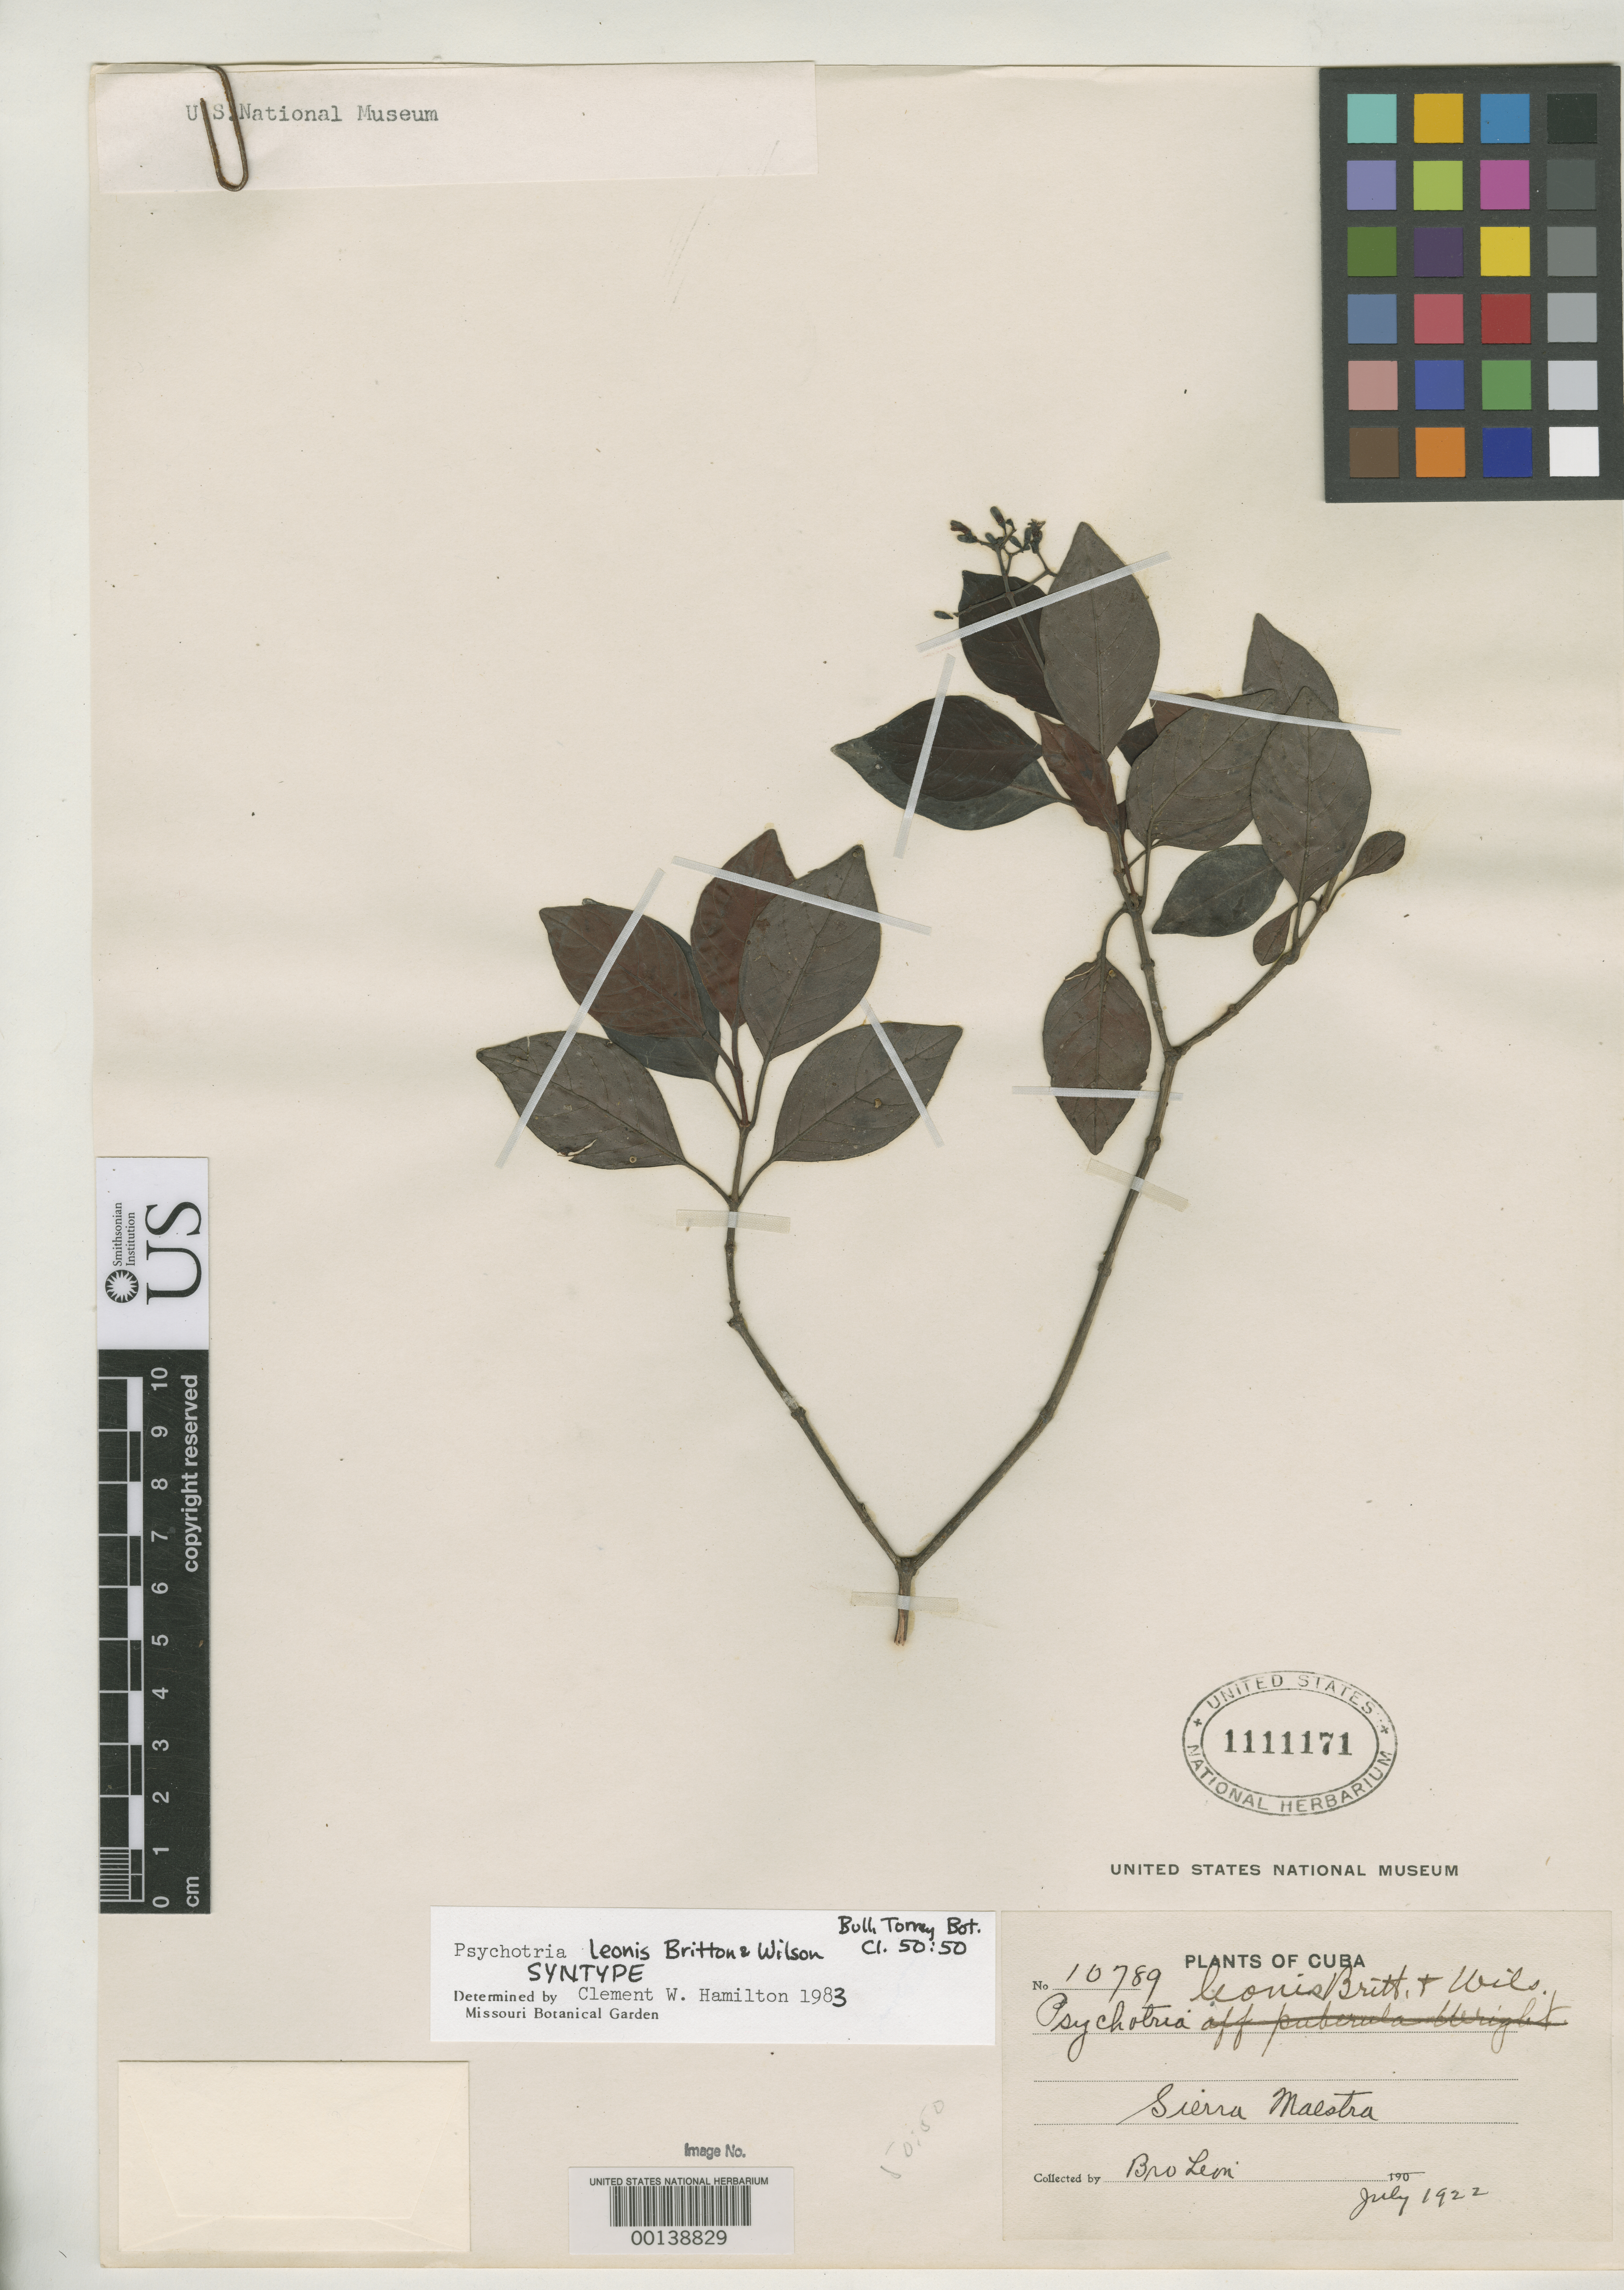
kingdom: Plantae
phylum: Tracheophyta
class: Magnoliopsida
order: Gentianales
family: Rubiaceae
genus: Psychotria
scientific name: Psychotria leonis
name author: Britton & P. Wilson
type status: Isotype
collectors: Bro. León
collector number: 10789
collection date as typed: Jul 1922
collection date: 1922-07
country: Cuba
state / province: Oriente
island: Greater Antilles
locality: Sierra Maestra.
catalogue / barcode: US 1111171